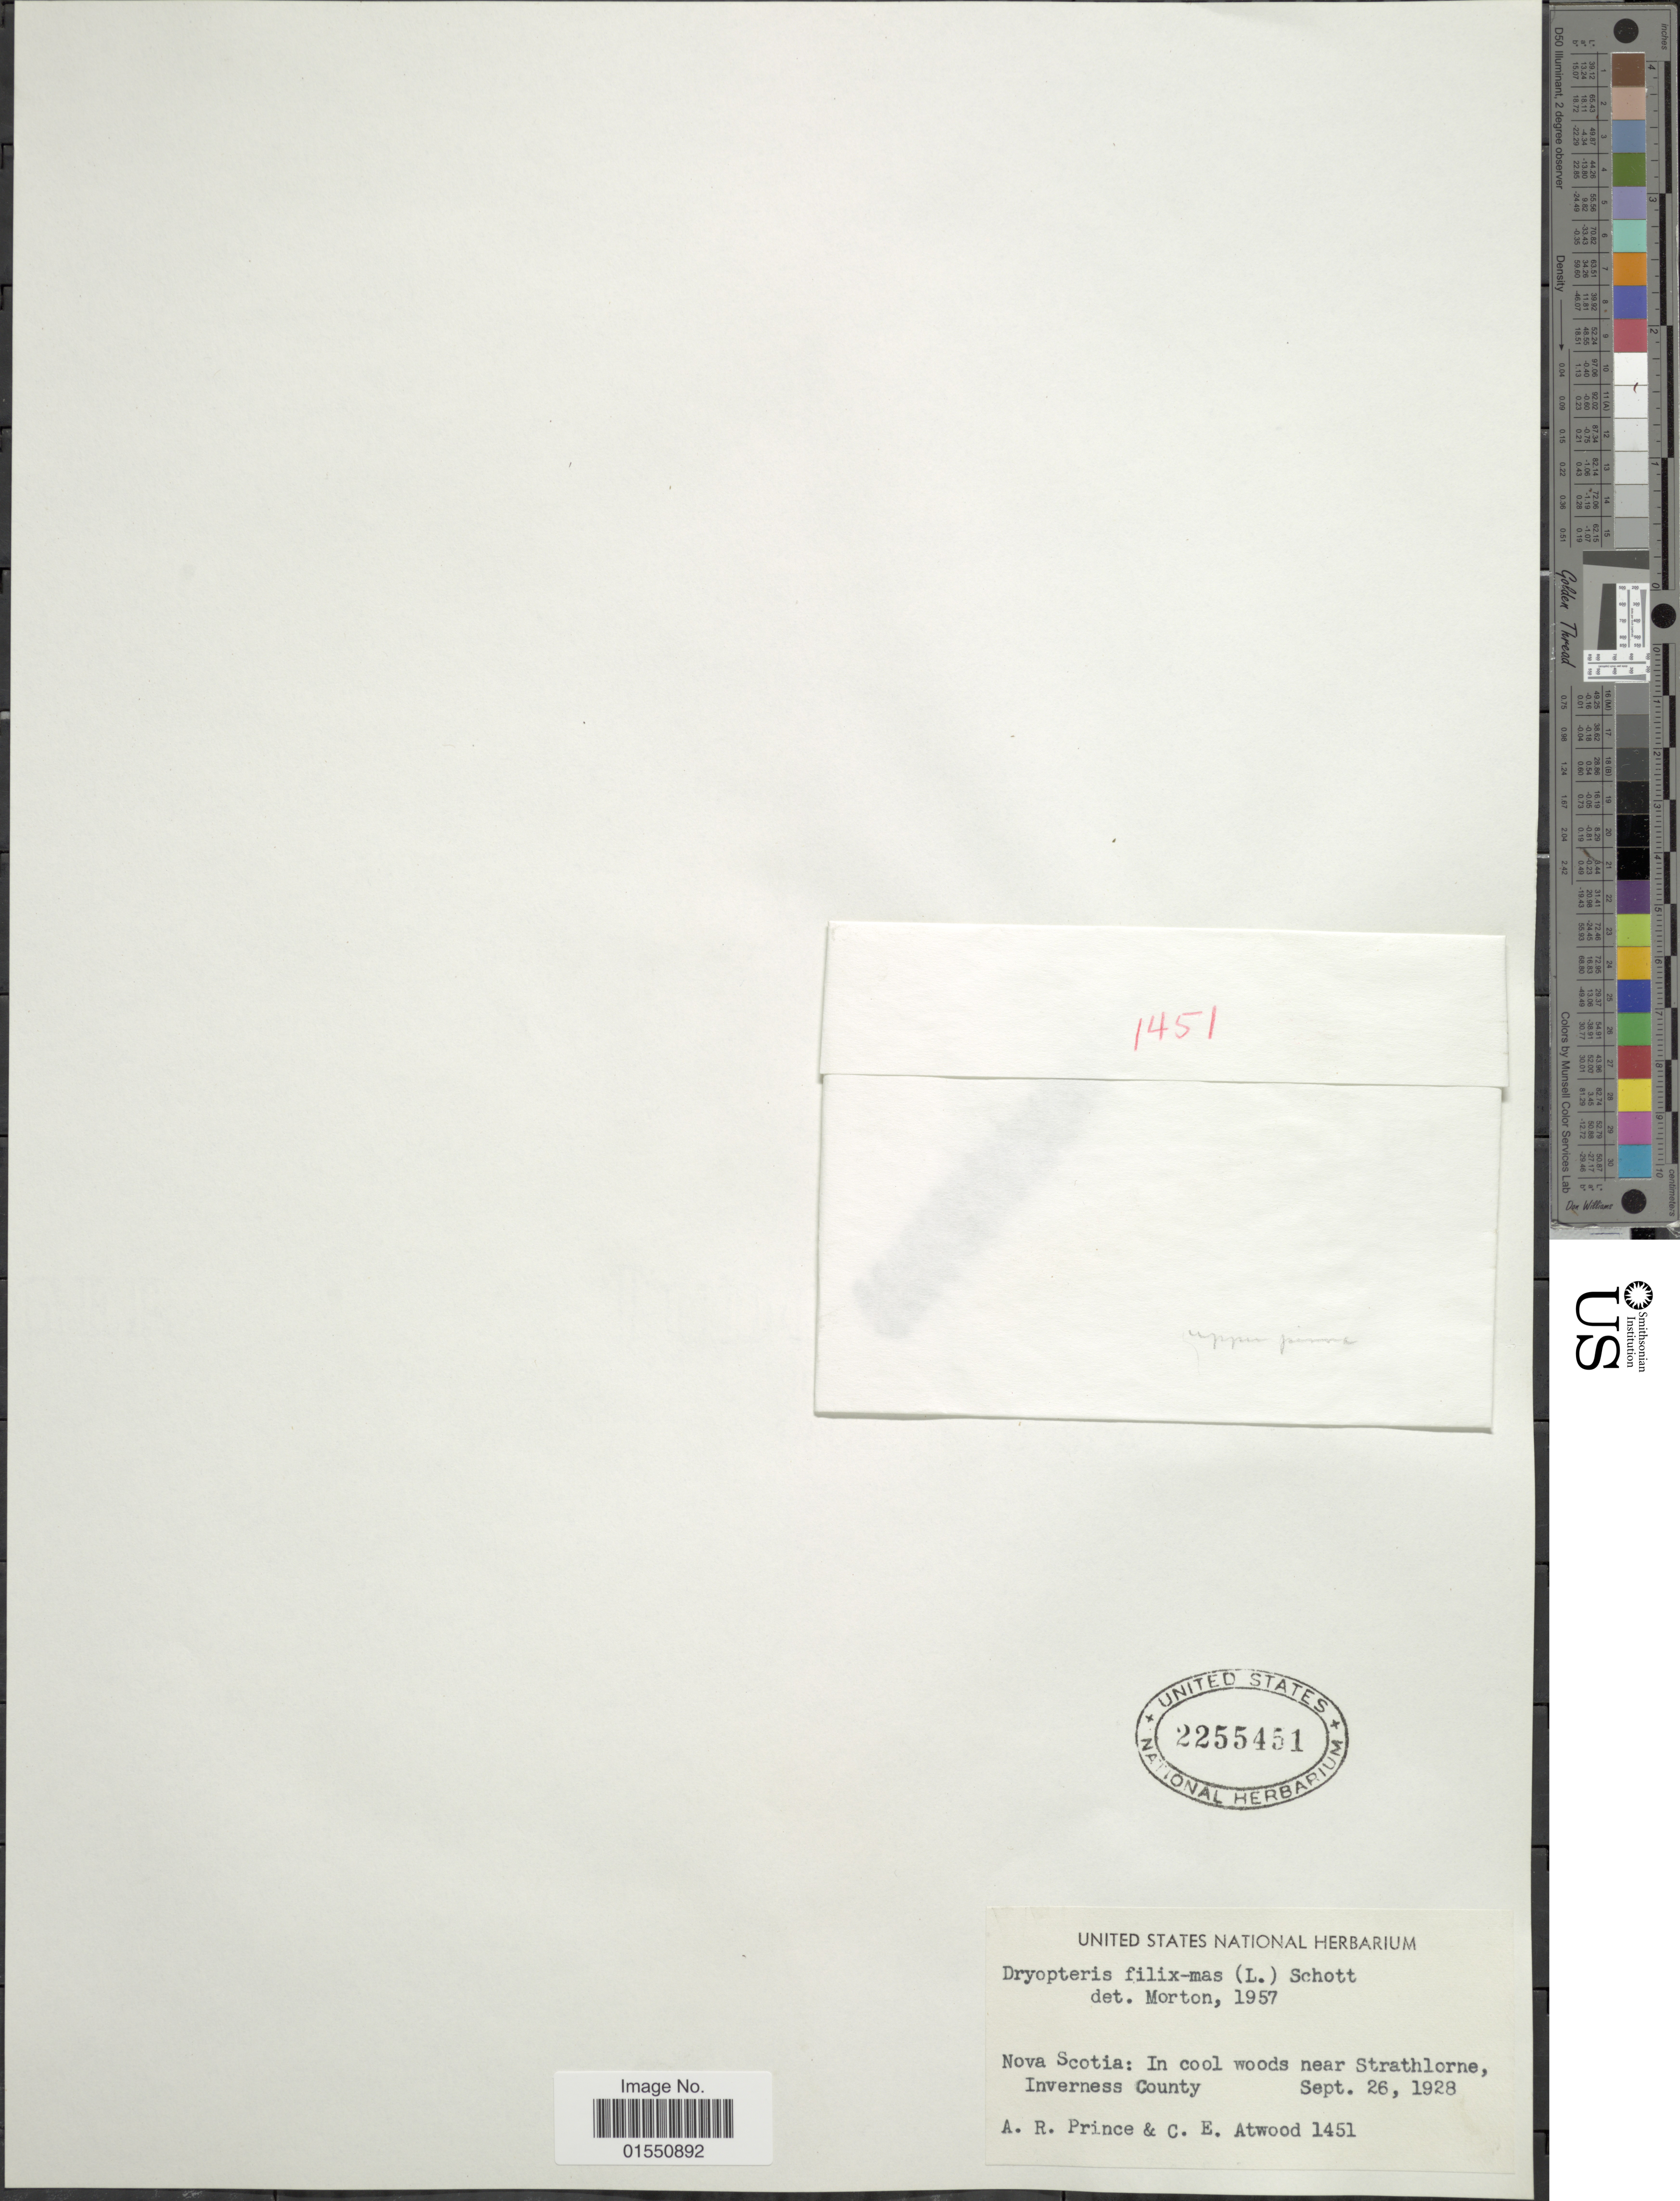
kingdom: Plantae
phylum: Tracheophyta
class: Polypodiopsida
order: Polypodiales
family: Dryopteridaceae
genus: Dryopteris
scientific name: Dryopteris filix-mas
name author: (L.) Schott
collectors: A. Prince & C. Atwood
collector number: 1451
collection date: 1928-09-26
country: Canada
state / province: Nova Scotia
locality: In cool woods near Strathlorne, Inverness County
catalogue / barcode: US 2255451